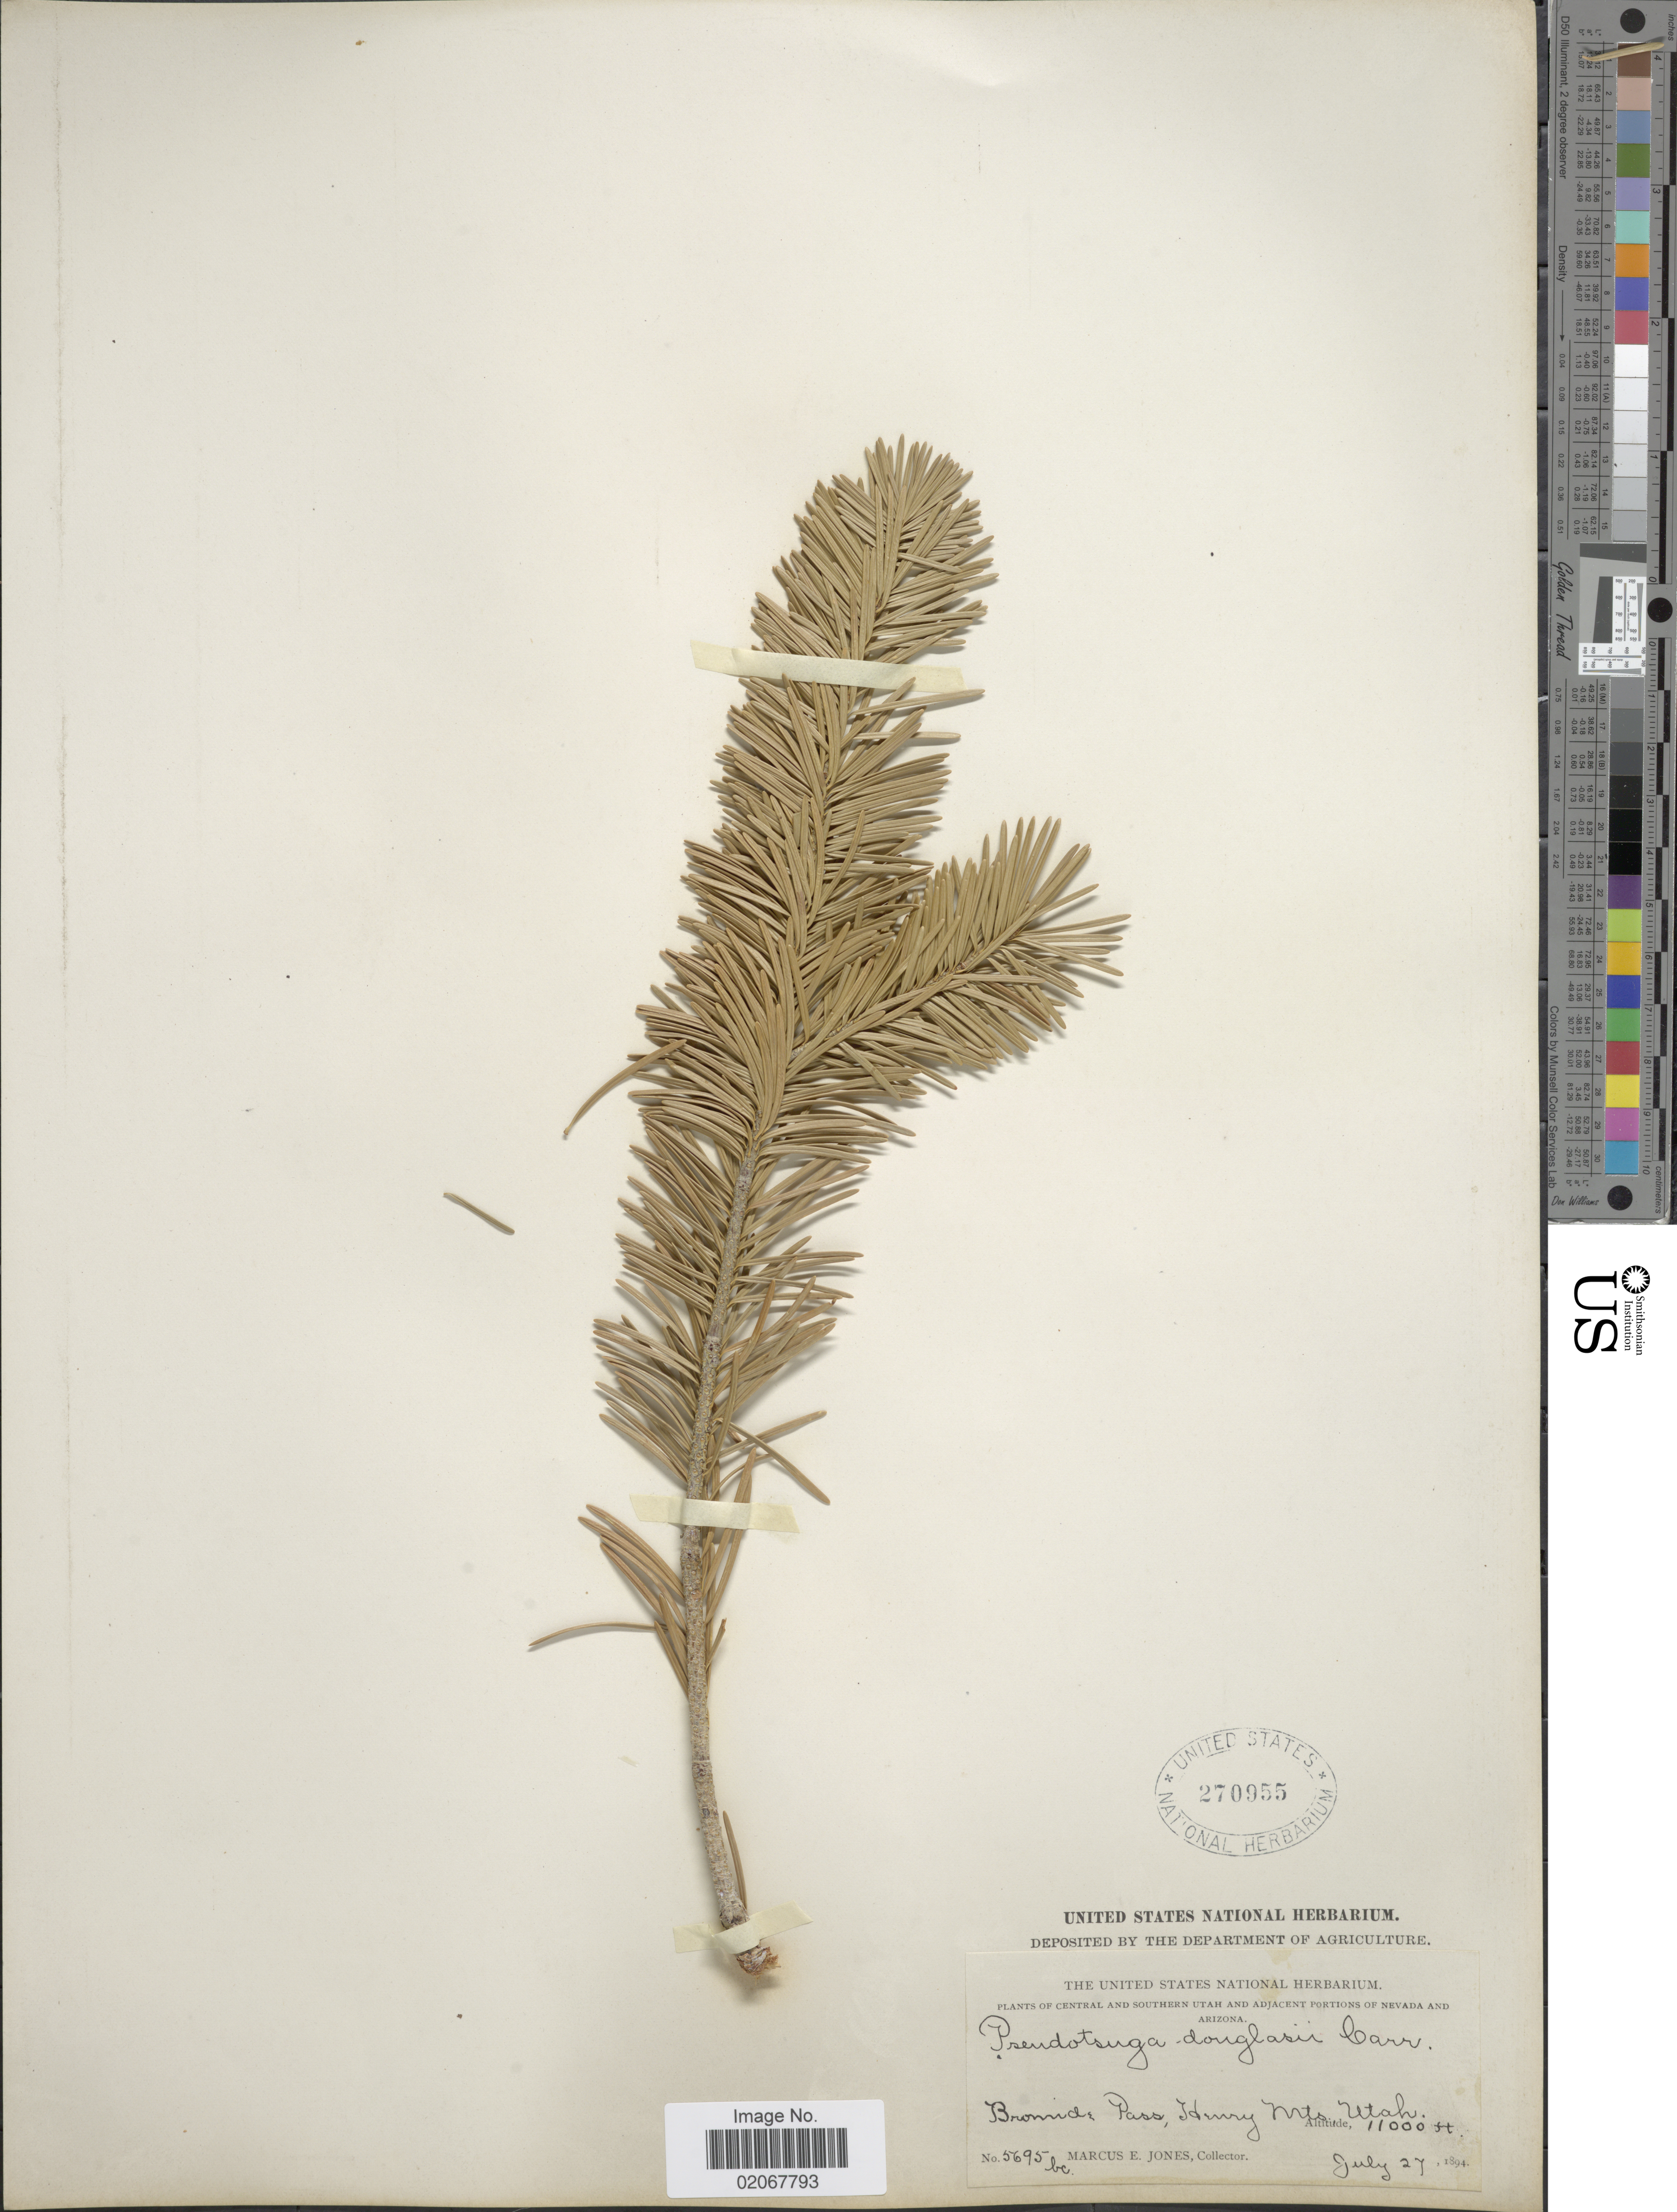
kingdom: Plantae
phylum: Tracheophyta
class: Pinopsida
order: Pinales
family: Pinaceae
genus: Pseudotsuga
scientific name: Pseudotsuga menziesii var. glauca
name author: (Beissn.) Franco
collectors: M. E. Jones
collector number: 5695bc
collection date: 1894-07-27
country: United States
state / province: Utah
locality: Central and southern Utah. Bromide Pass, Idenry Mts.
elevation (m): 3353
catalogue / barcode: US 270955